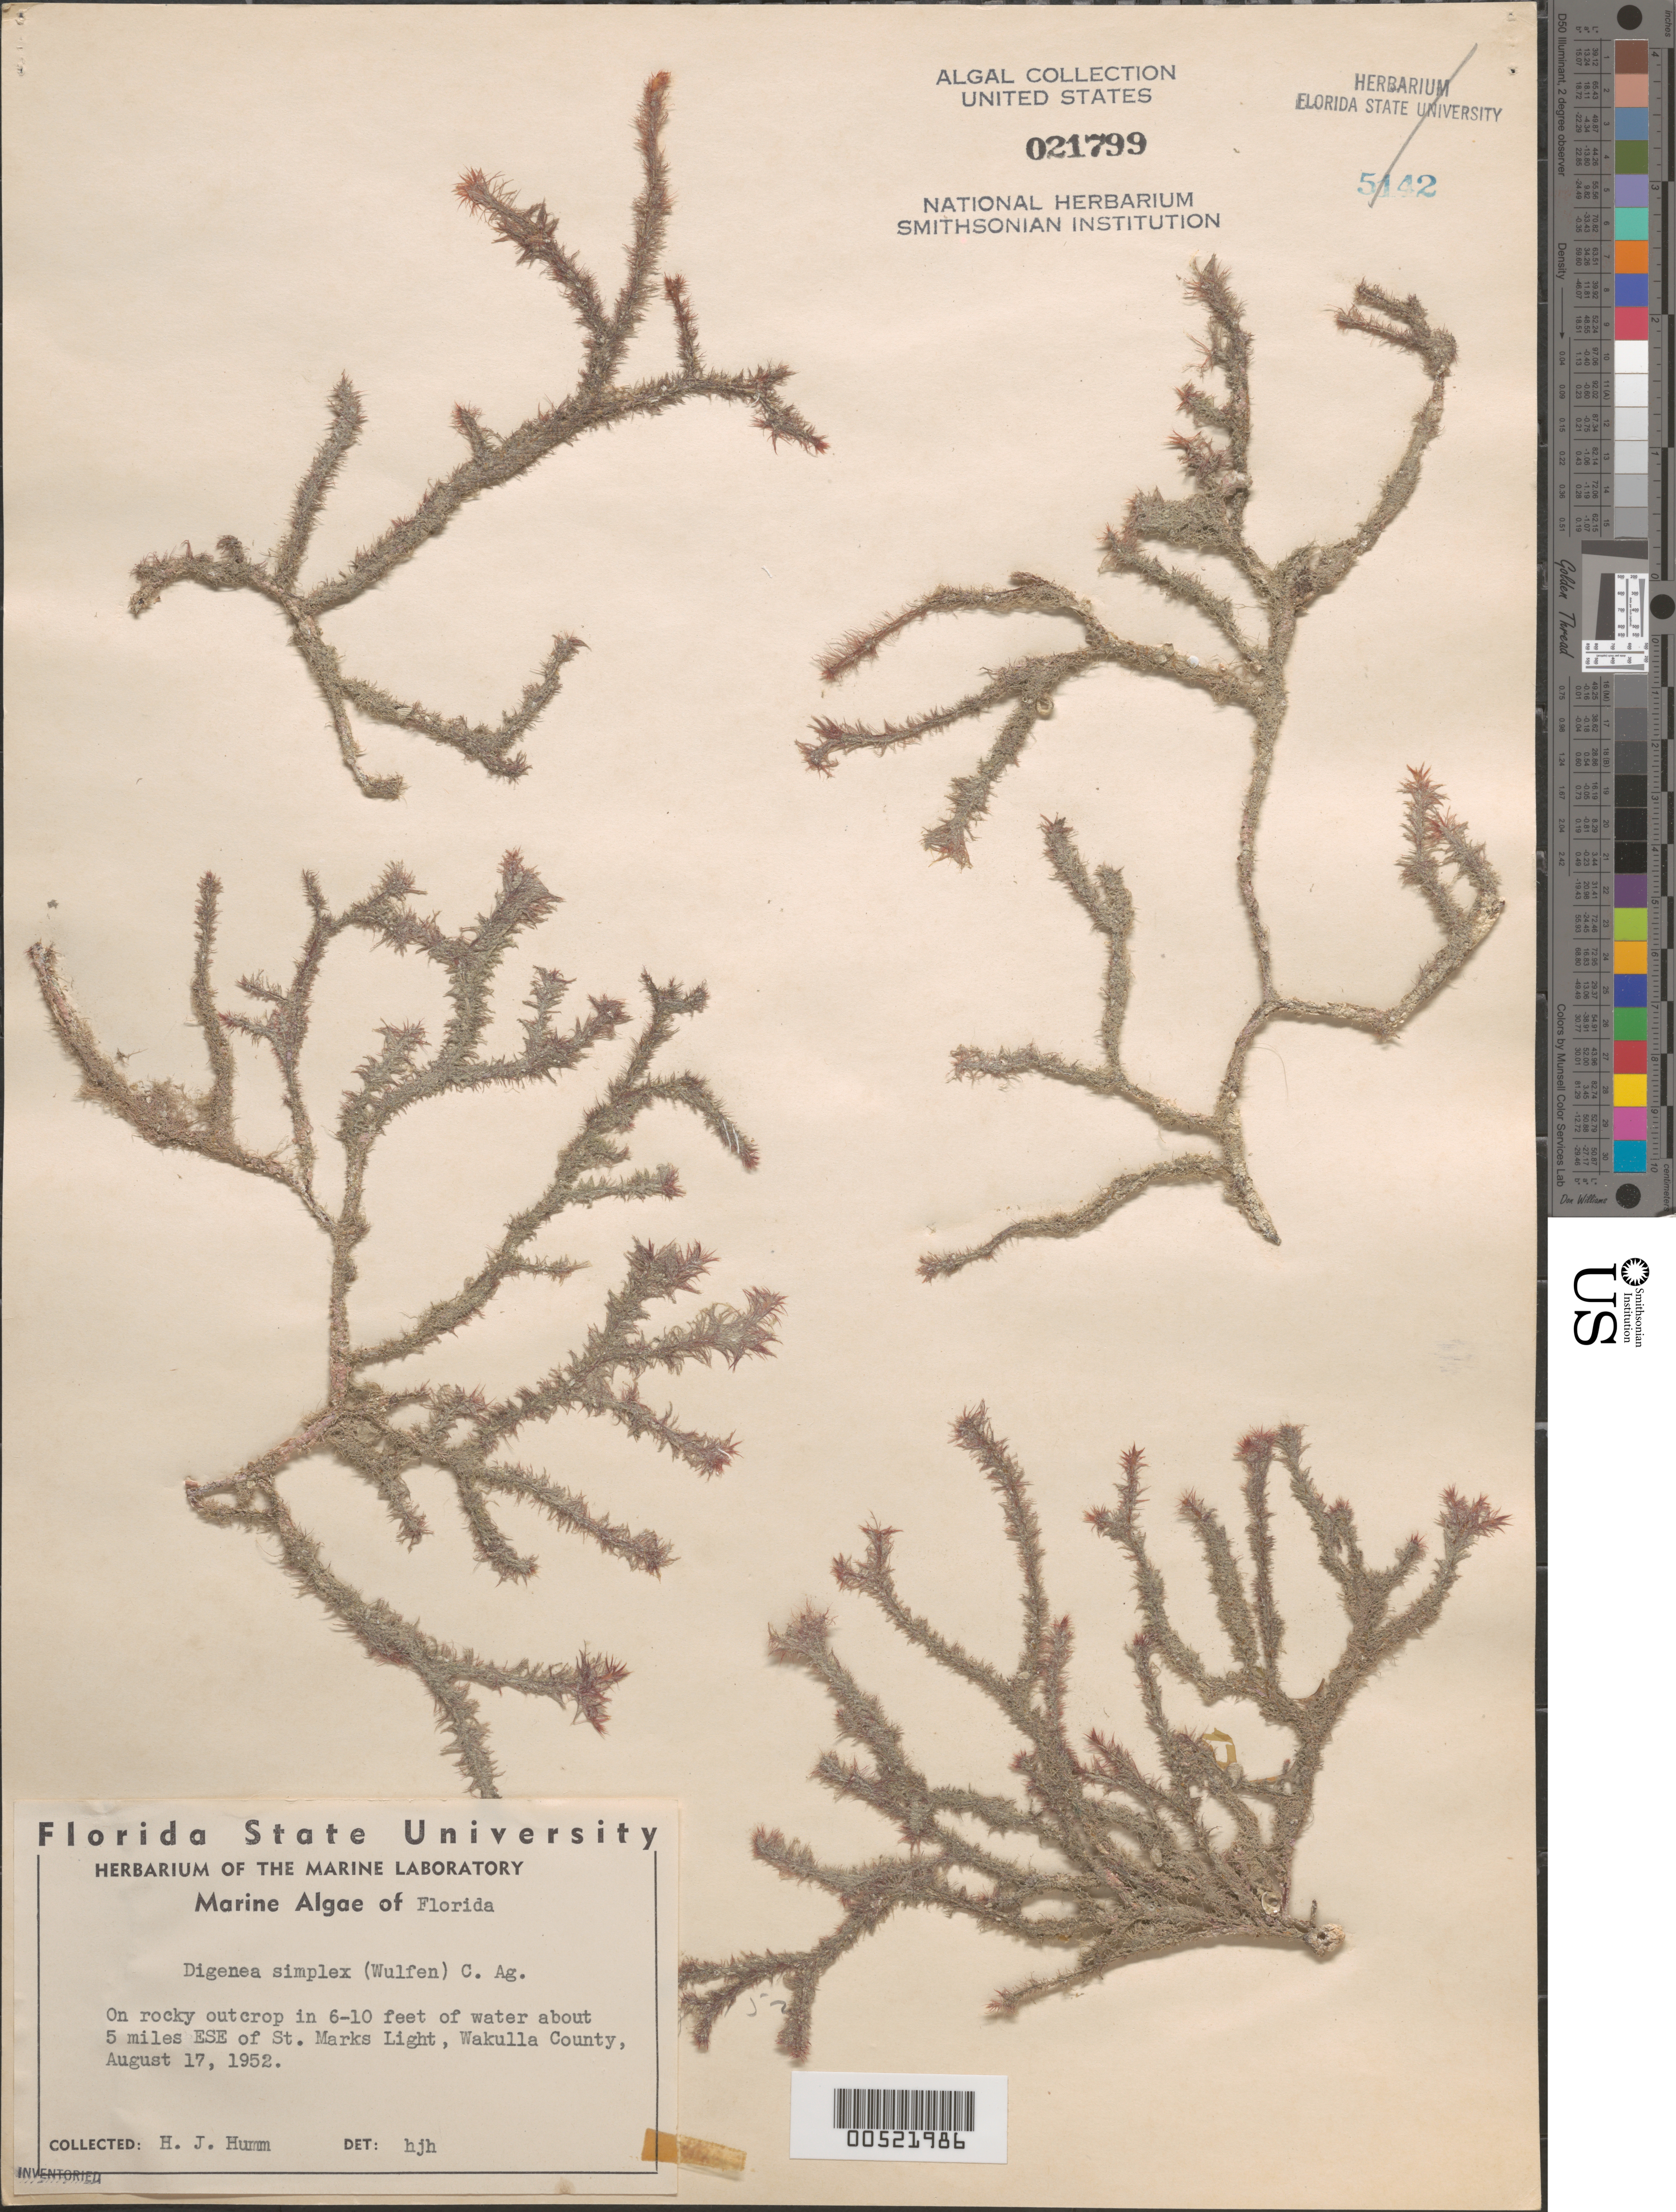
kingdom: Plantae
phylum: Rhodophyta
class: Florideophyceae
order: Ceramiales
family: Rhodomelaceae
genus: Digenea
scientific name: Digenea simplex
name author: (Wulfen) C. Agardh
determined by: Humm, Harold J.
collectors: H. J. Humm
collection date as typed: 17 Aug 1952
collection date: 1952-08-17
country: United States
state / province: Florida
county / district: Wakulla County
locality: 5 miles east southeast of St. Marks Light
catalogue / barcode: US 21799